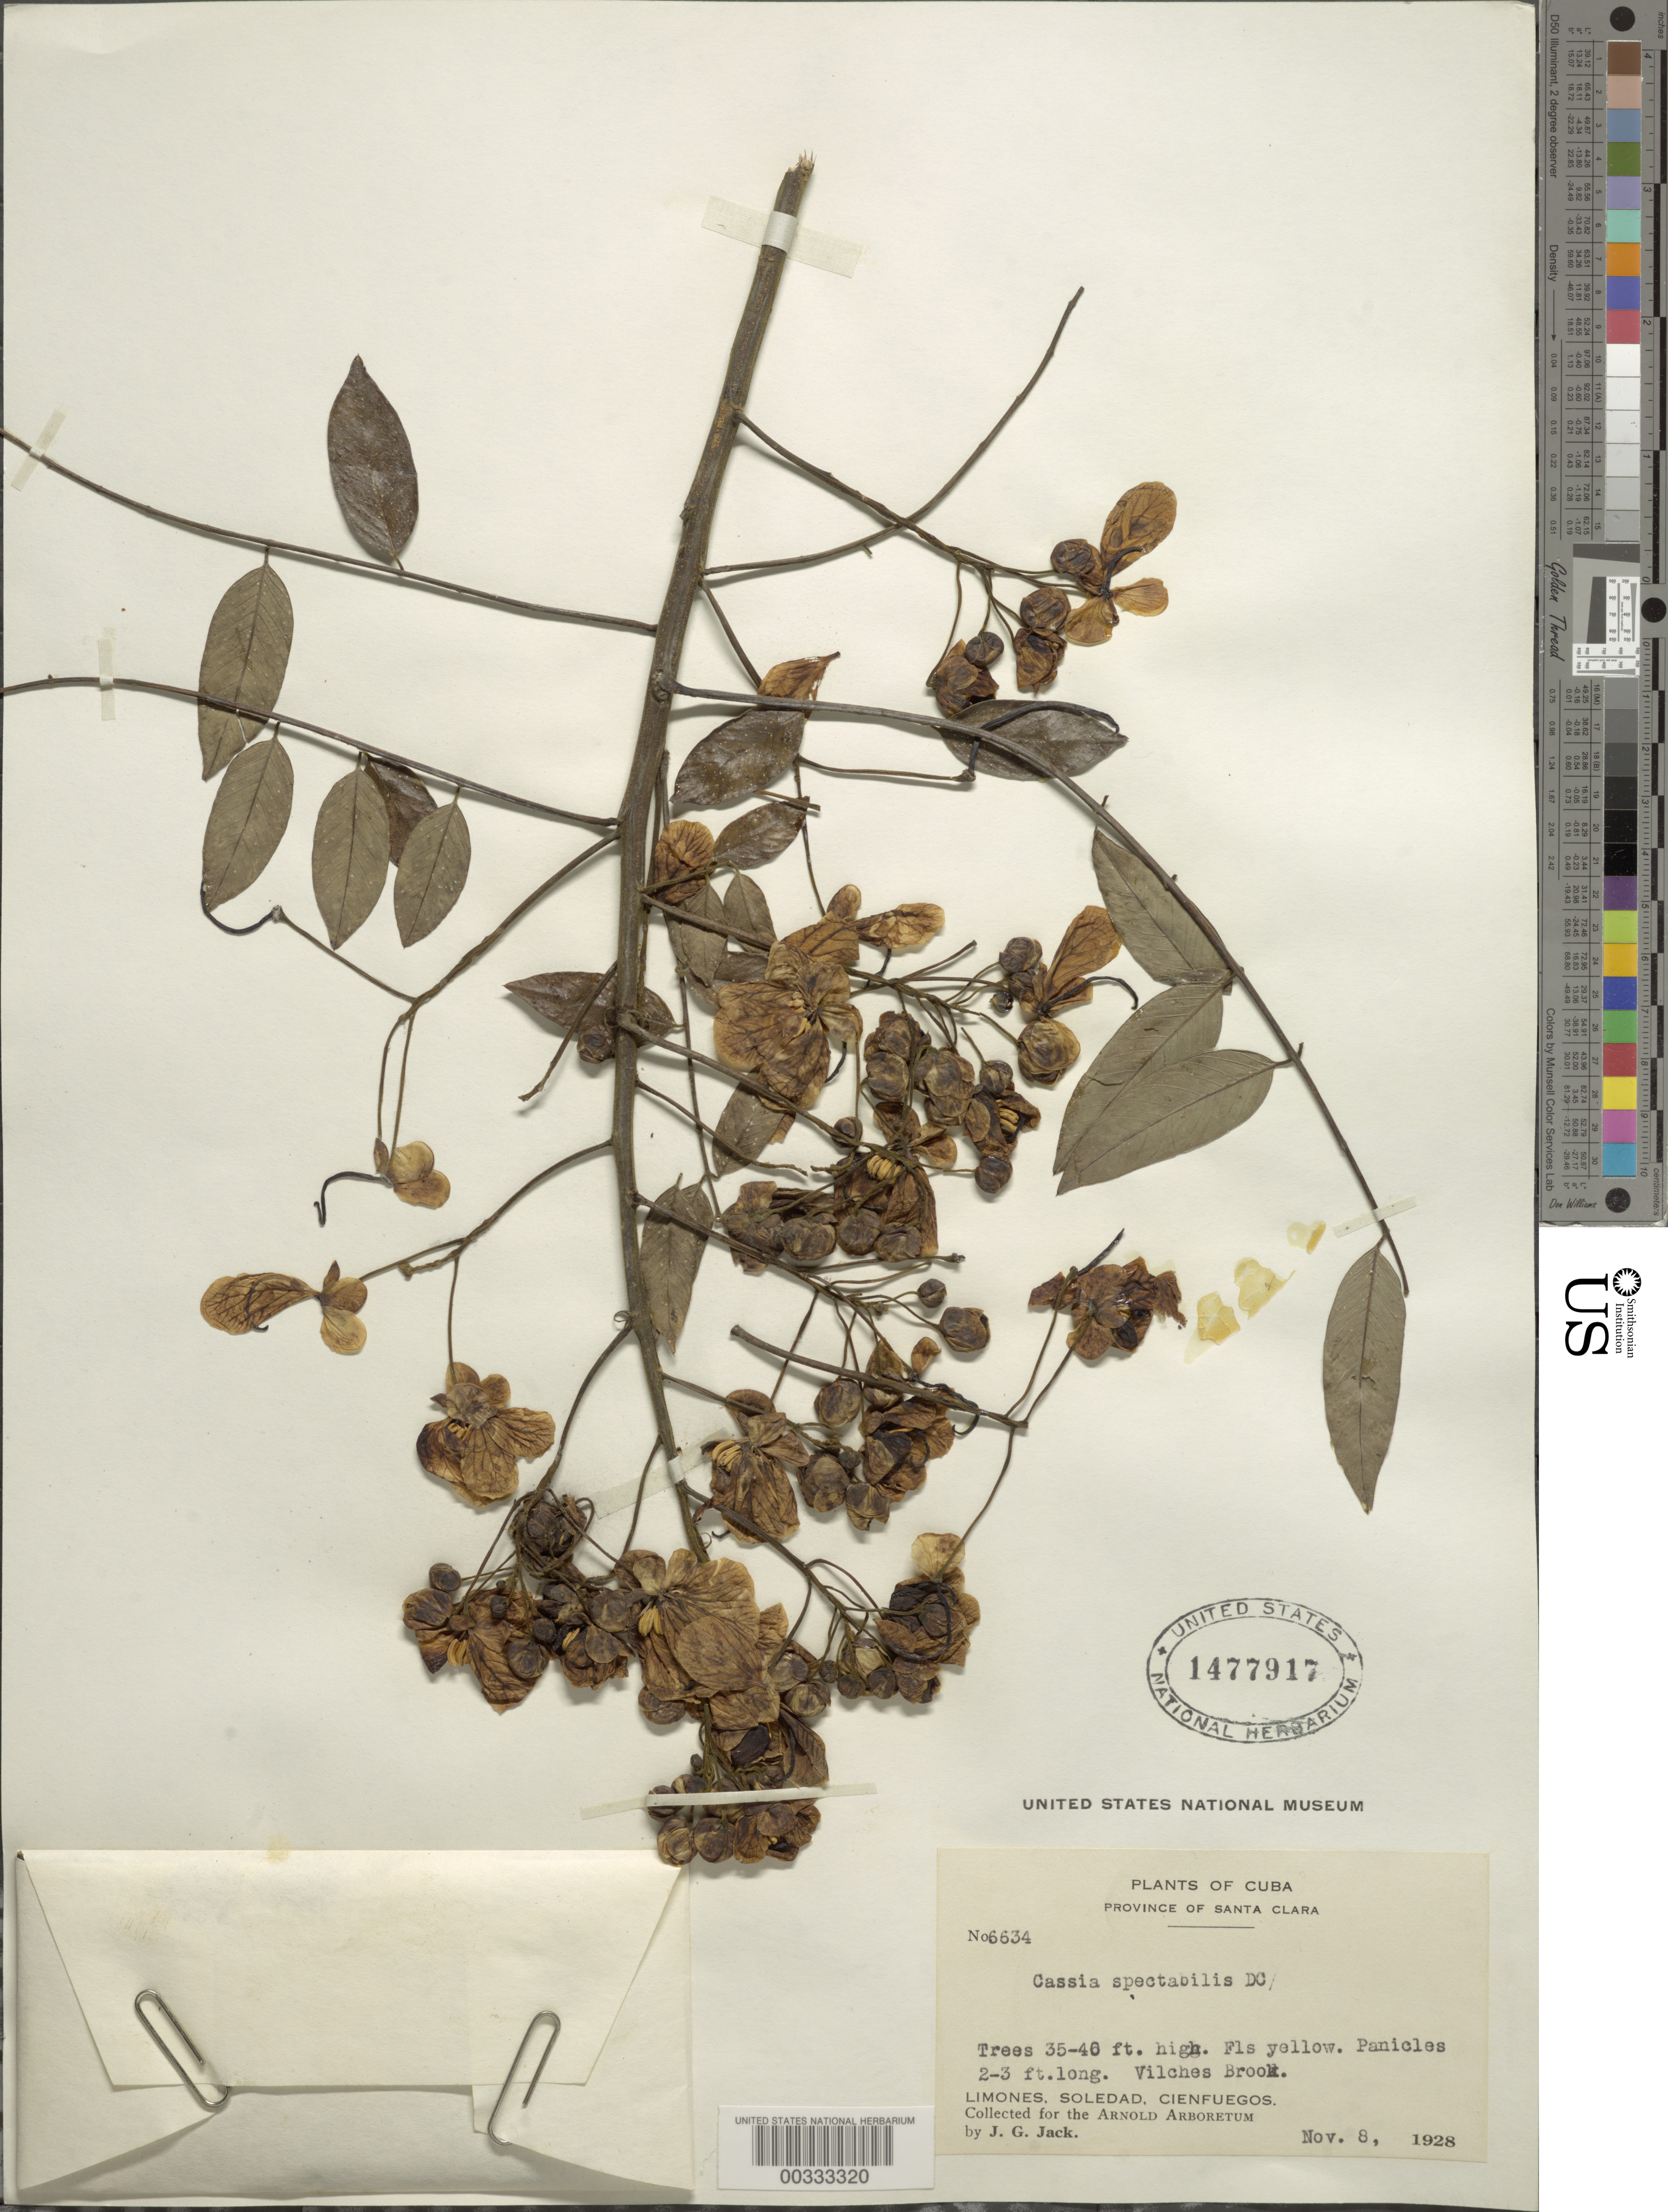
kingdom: Plantae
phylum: Tracheophyta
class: Magnoliopsida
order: Fabales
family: Fabaceae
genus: Senna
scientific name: Senna spectabilis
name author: (DC.) H.S. Irwin & Barneby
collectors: J. G. Jack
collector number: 6634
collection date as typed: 08 Nov 1928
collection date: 1928-11-08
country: Cuba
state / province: Las Villas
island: Greater Antilles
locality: Vilches brook, soledad, cienfuegos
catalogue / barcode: US 1477917